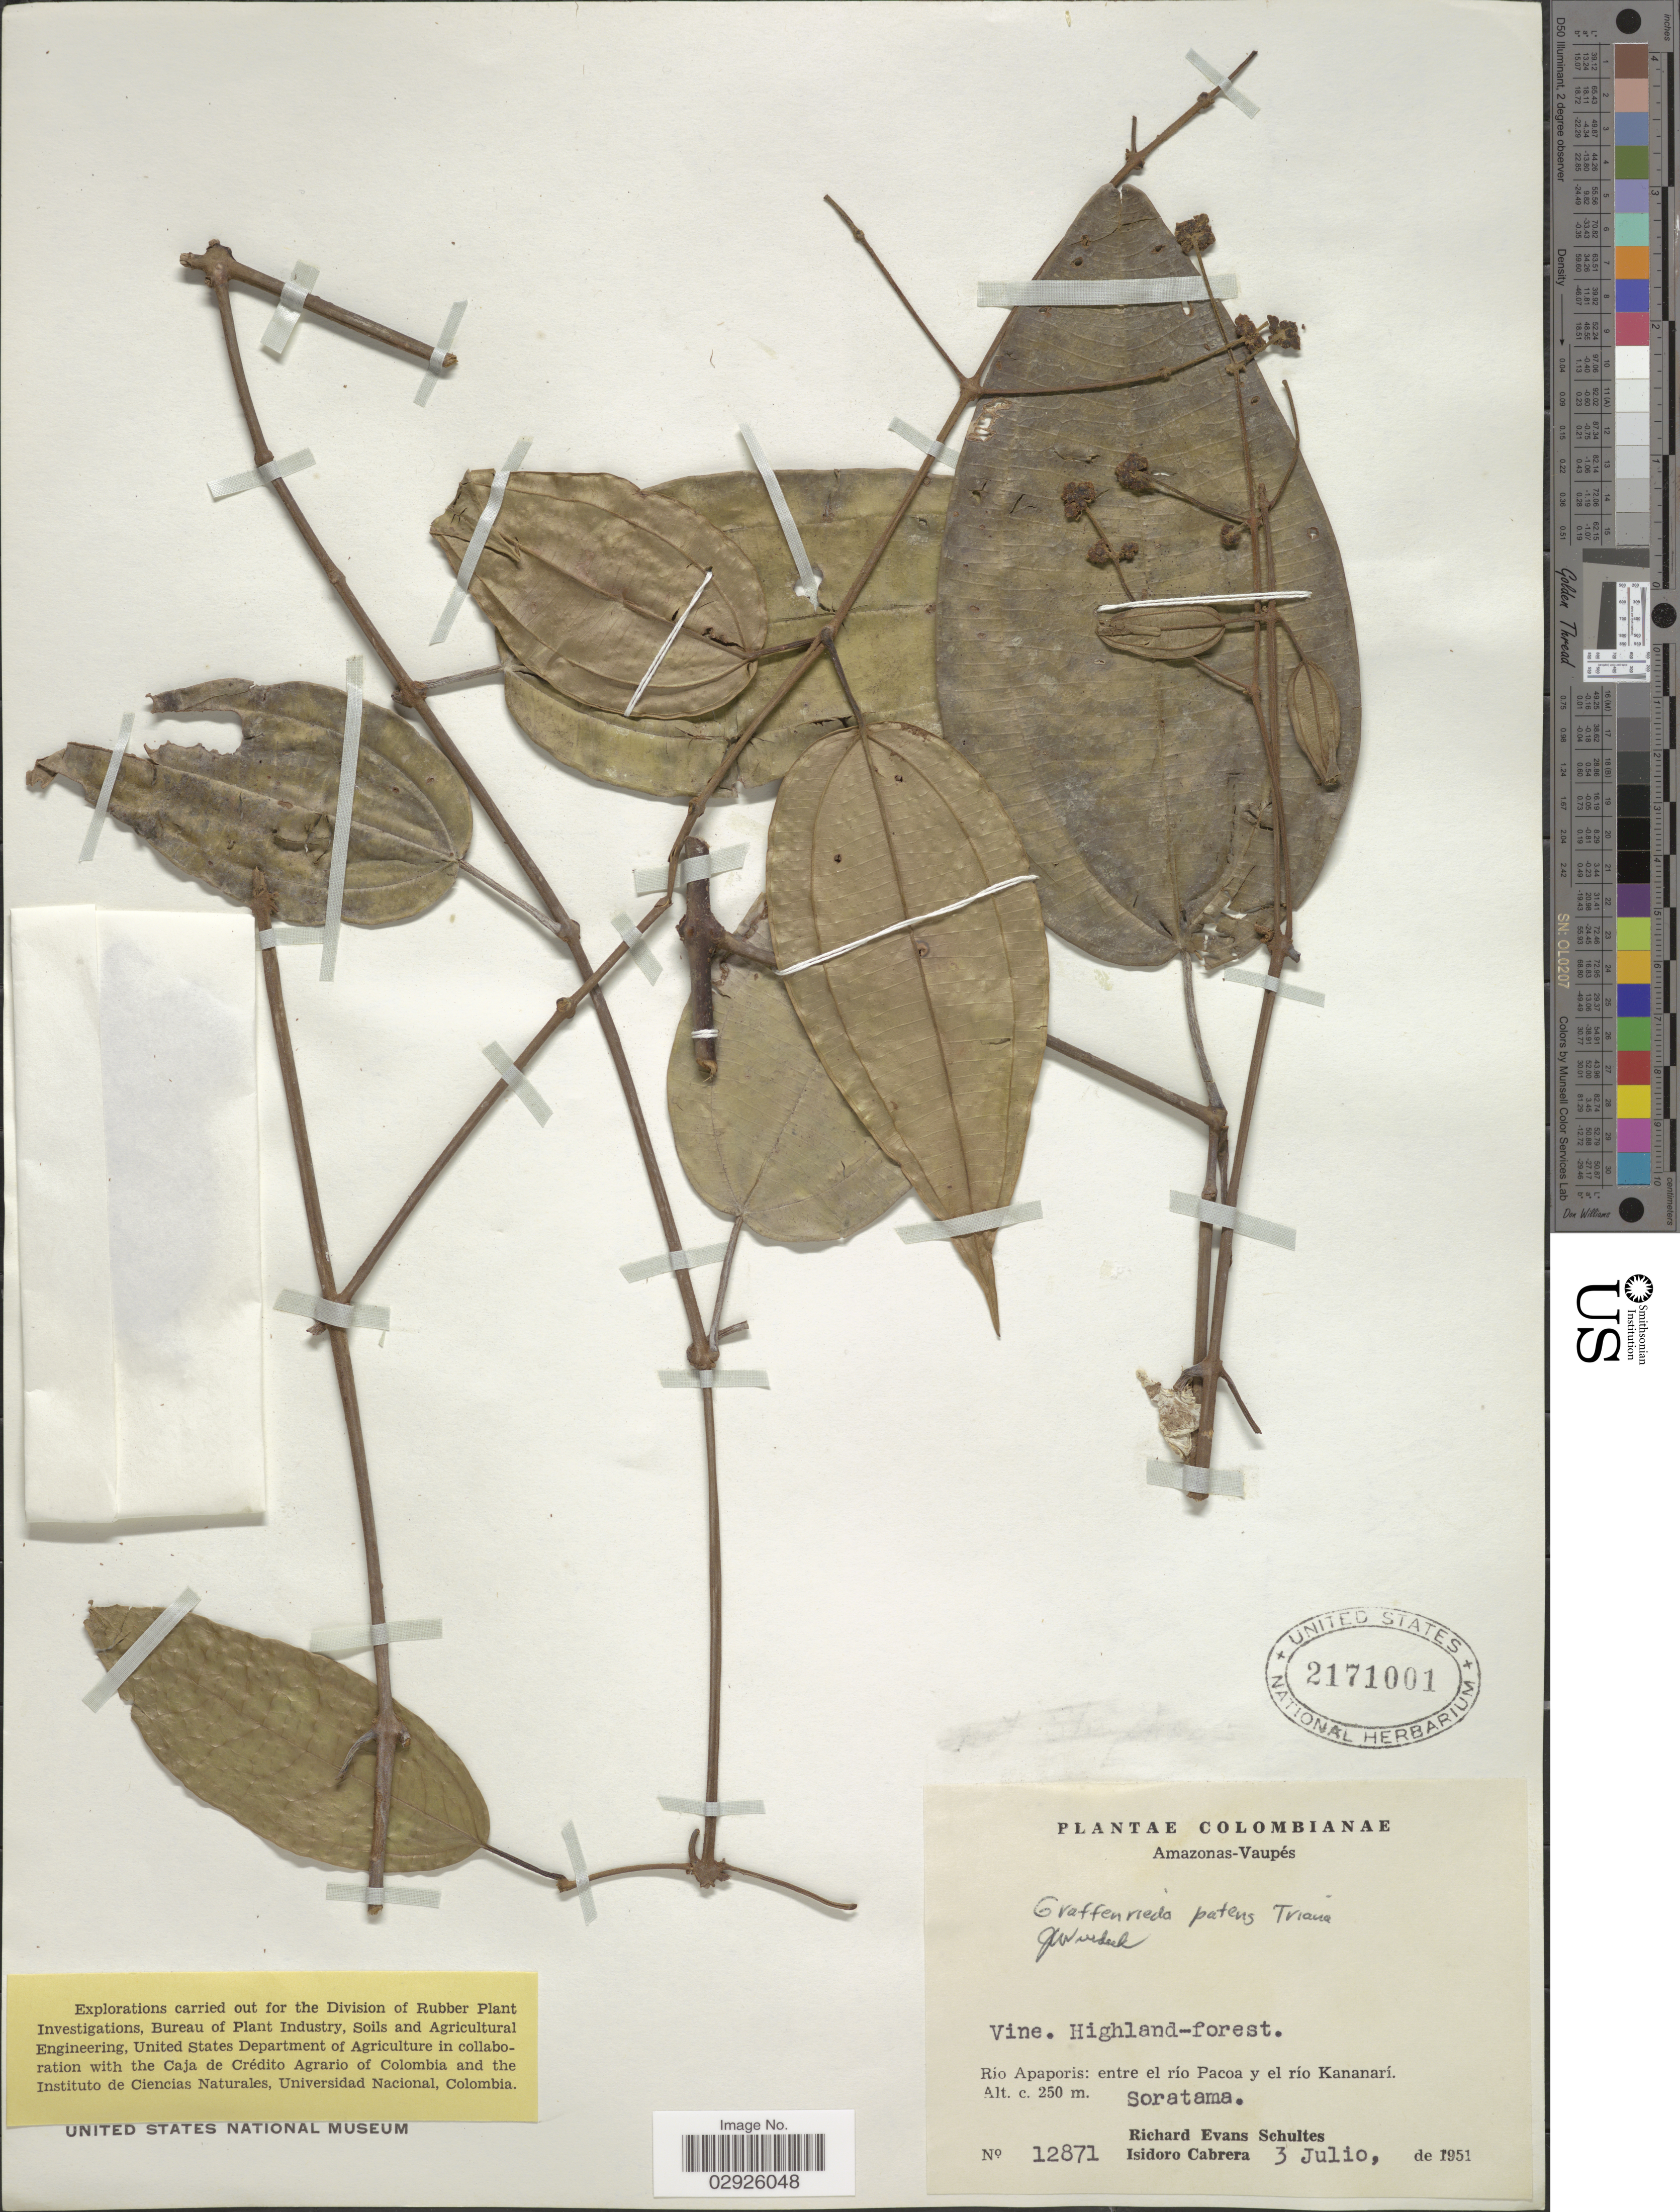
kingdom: Plantae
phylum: Tracheophyta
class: Magnoliopsida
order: Myrtales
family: Melastomataceae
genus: Graffenrieda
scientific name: Graffenrieda patens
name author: Triana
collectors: R. E. Schultes & I. Cabrera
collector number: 12871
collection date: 1951-07-03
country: Colombia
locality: Amazonas-Vaupés. Río Apaporis: entre el río Pacoa y el río Kananarí. Soratama.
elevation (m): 250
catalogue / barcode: US 2171001